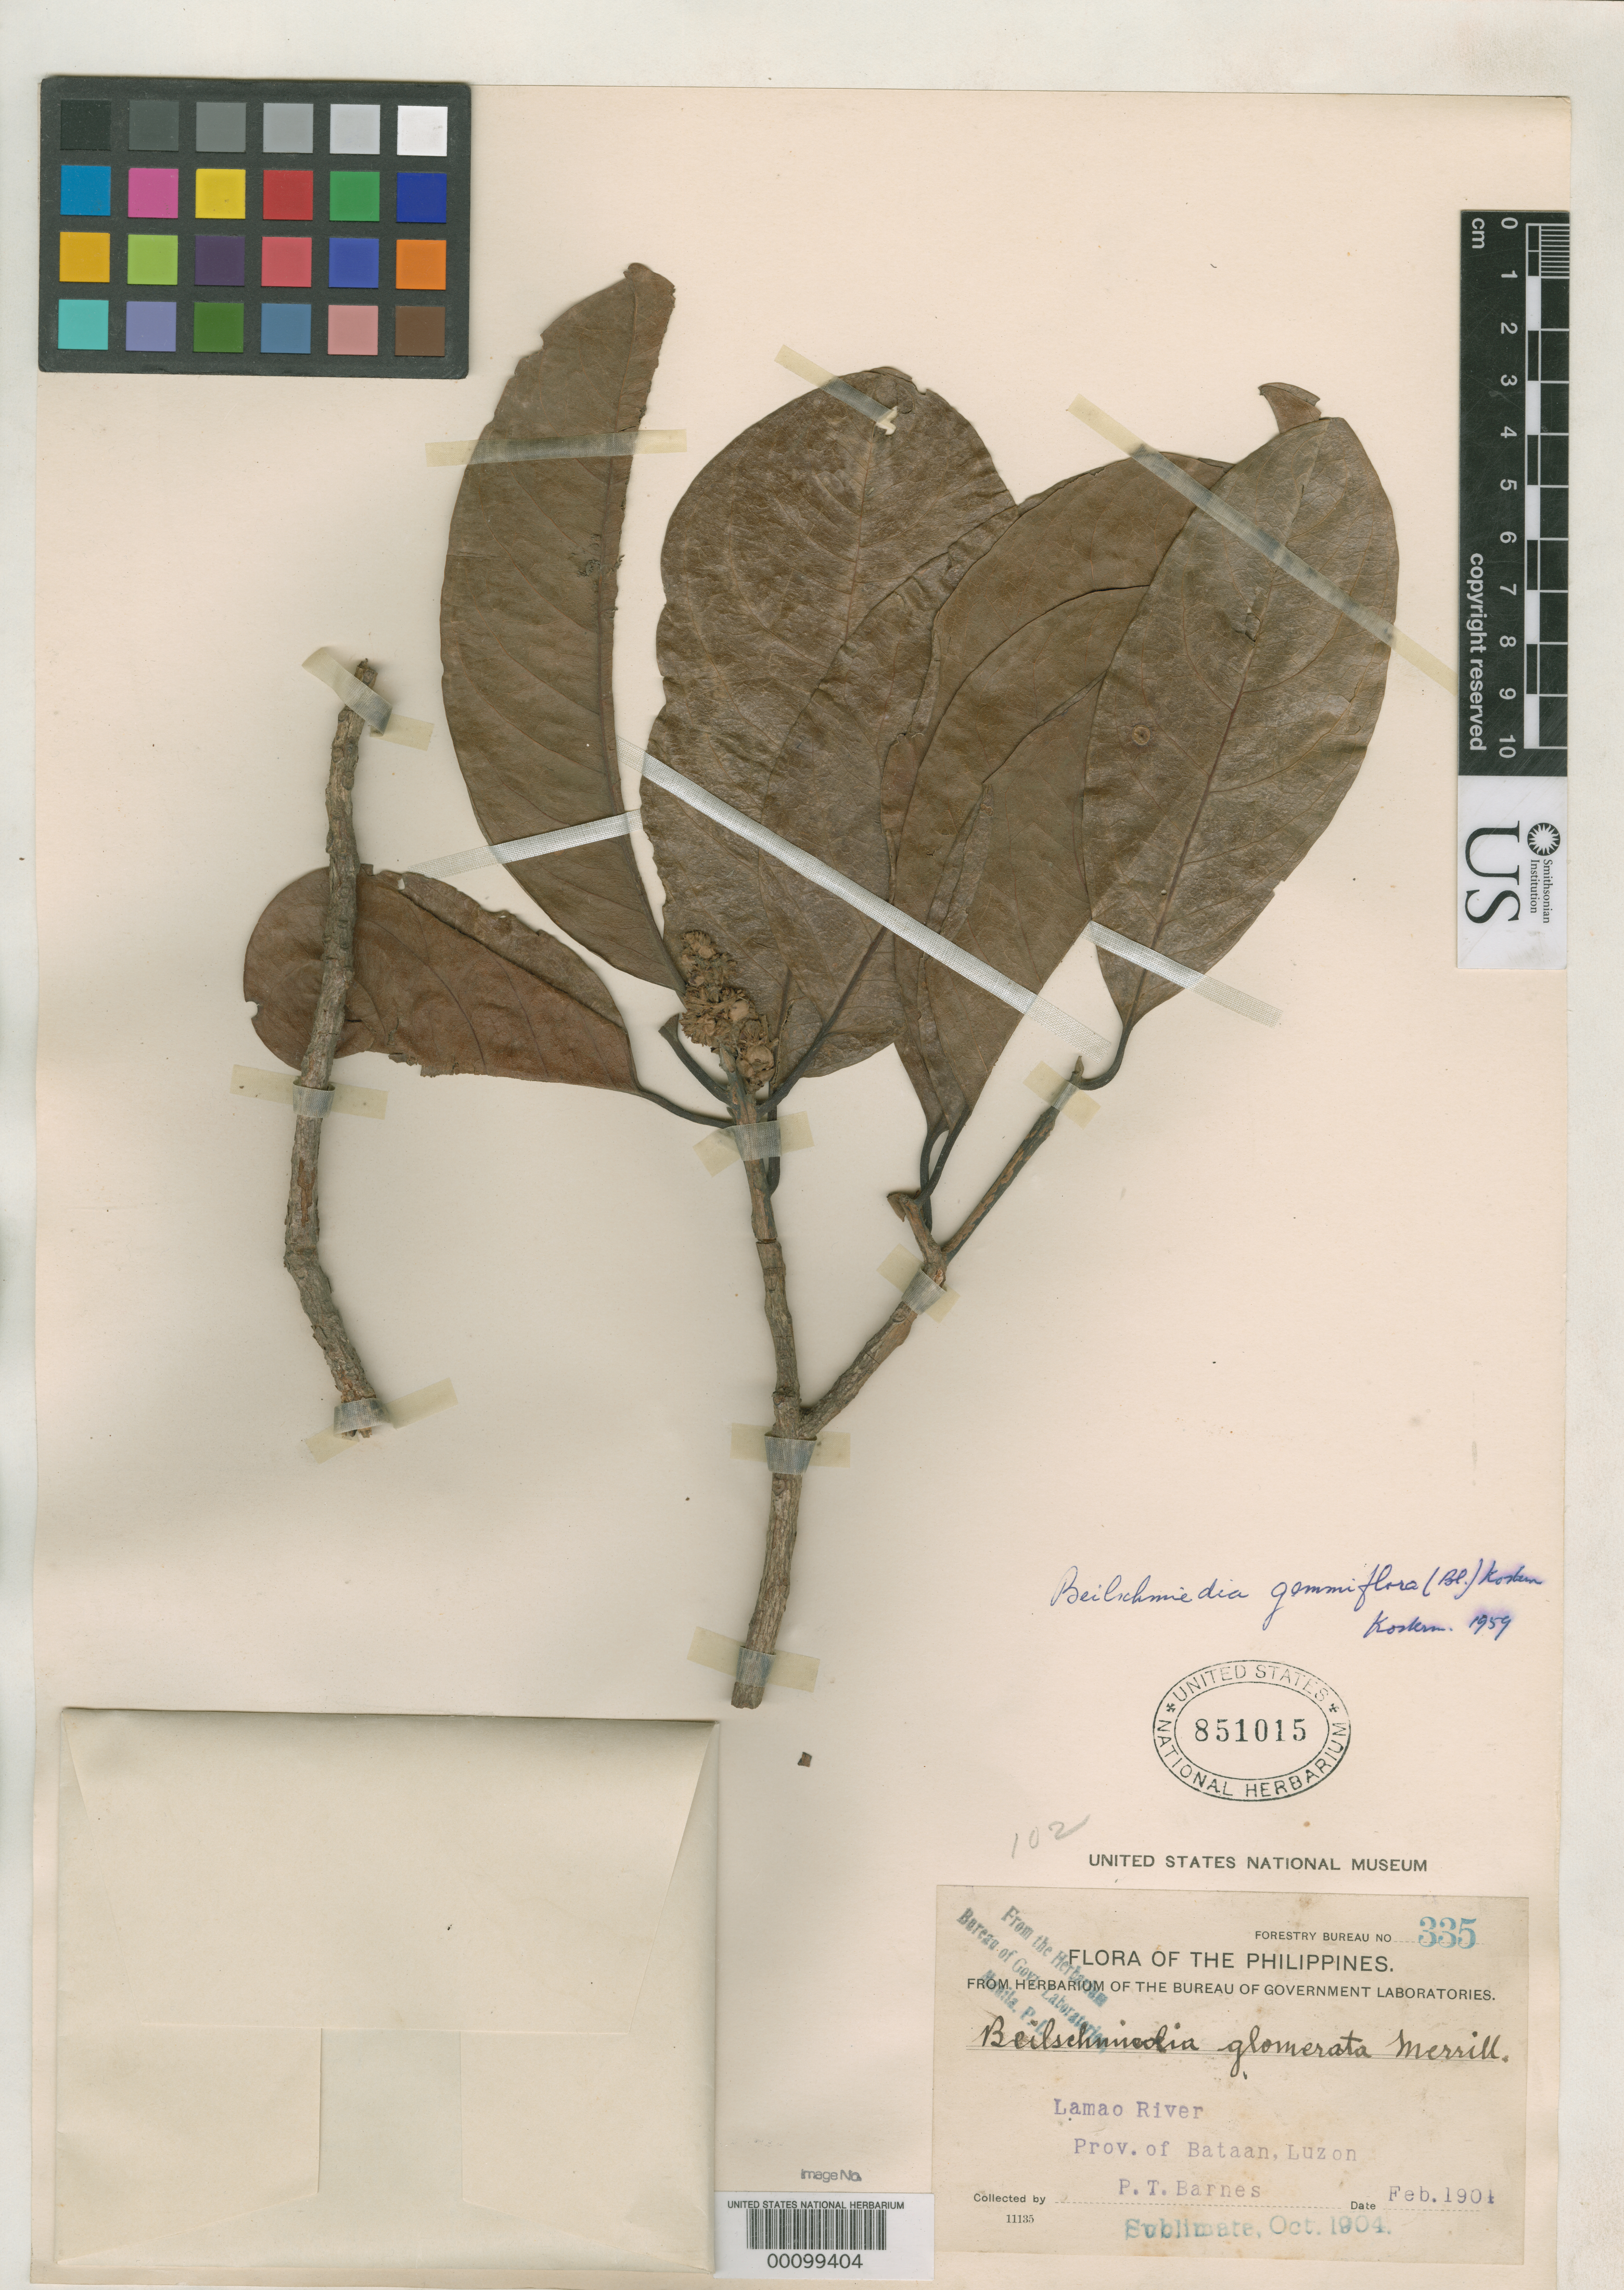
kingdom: Plantae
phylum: Tracheophyta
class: Magnoliopsida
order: Laurales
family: Lauraceae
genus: Beilschmiedia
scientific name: Beilschmiedia glomerata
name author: Merr.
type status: Isotype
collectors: P. Barnes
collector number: For. Bur. 335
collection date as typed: Feb 1904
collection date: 1904-02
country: Philippines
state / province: Central Luzon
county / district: Bataan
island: Luzon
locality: Lamao River.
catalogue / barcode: US 851015